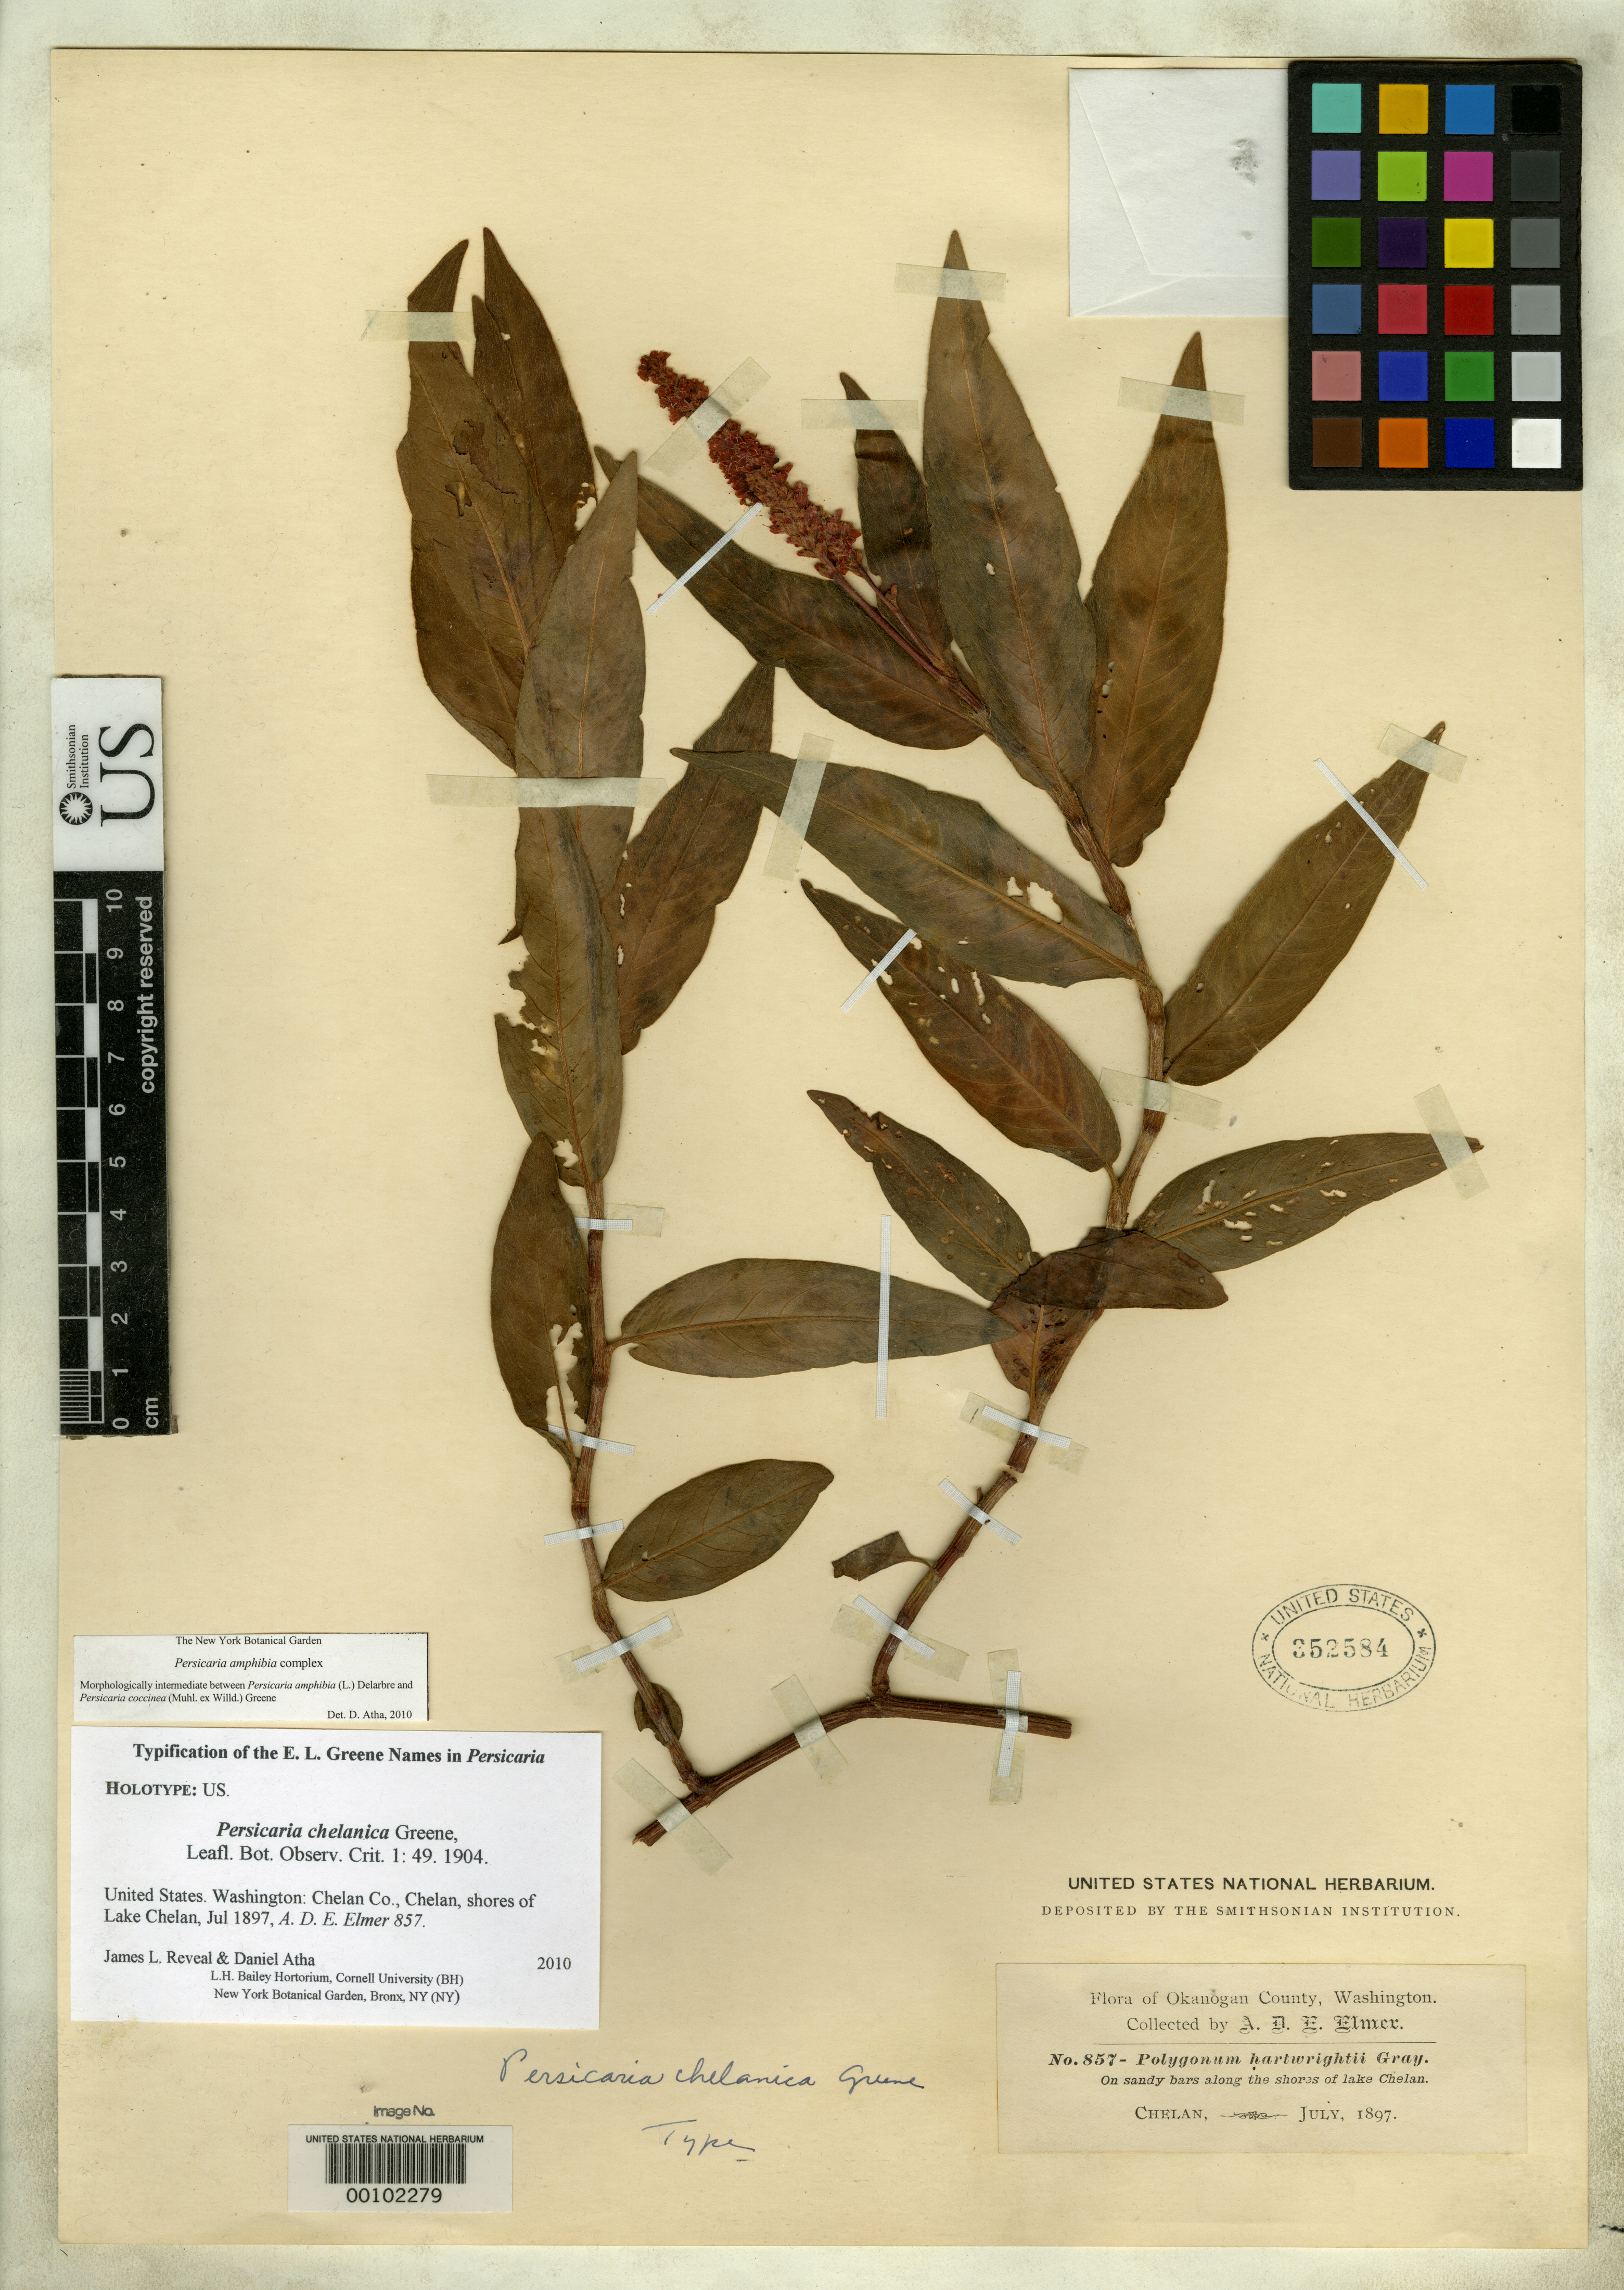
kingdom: Plantae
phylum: Tracheophyta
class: Magnoliopsida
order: Caryophyllales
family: Polygonaceae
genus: Persicaria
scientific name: Persicaria chelanica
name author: Greene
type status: Holotype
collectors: A. D. E. Elmer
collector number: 857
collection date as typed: Jul 1897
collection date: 1897-07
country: United States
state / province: Washington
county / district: Okanogan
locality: Chelan, shores of Lake Chelan.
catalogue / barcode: US 352584